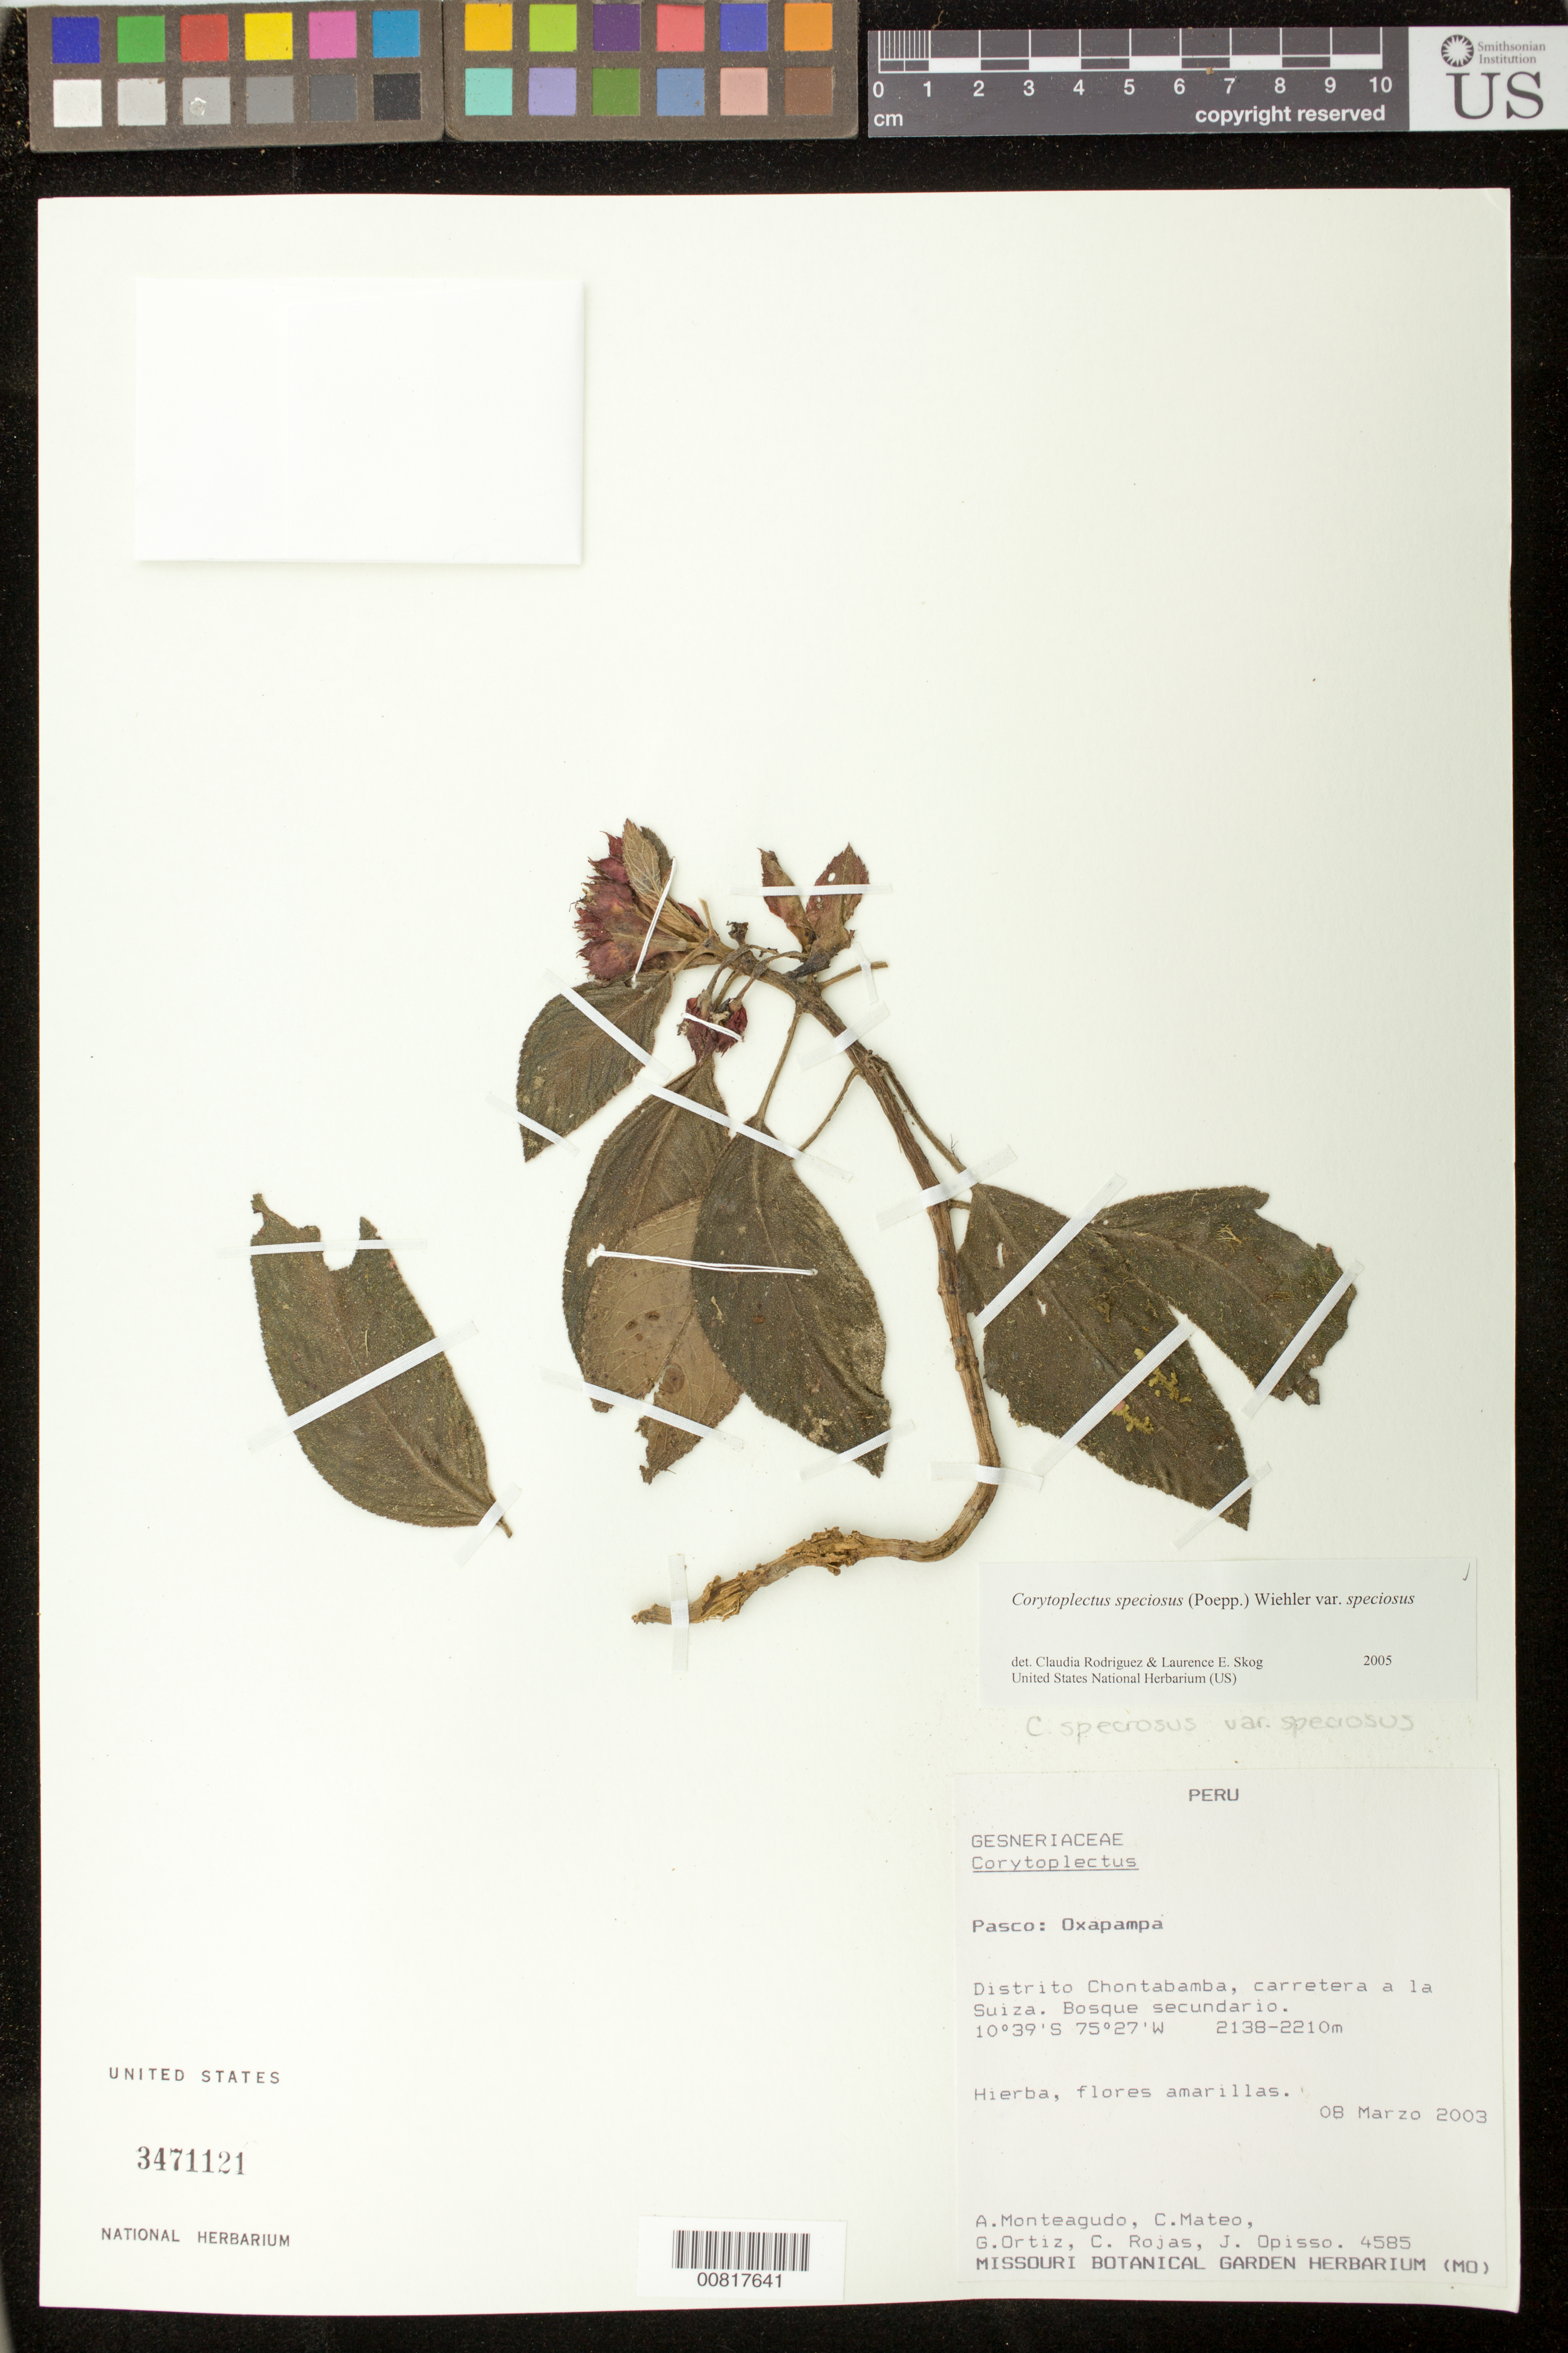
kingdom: Plantae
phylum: Tracheophyta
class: Magnoliopsida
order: Lamiales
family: Gesneriaceae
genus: Corytoplectus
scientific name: Corytoplectus speciosus var. speciosus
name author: (Poepp.) Wiehler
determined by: Rodríguez-Flores, C. I.; Skog, L. E.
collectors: A. Monteagudo, C. Mateo, G. Ortiz, C. Rojas & J. Opisso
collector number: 4585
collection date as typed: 08 Mar 2003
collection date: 2003-03-08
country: Peru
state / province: Pasco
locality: Pasco: Oxapampa. Distrito Chontabamba, carretera a la Suiza.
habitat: Bosque secundario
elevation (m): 2138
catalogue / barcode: US 3471121